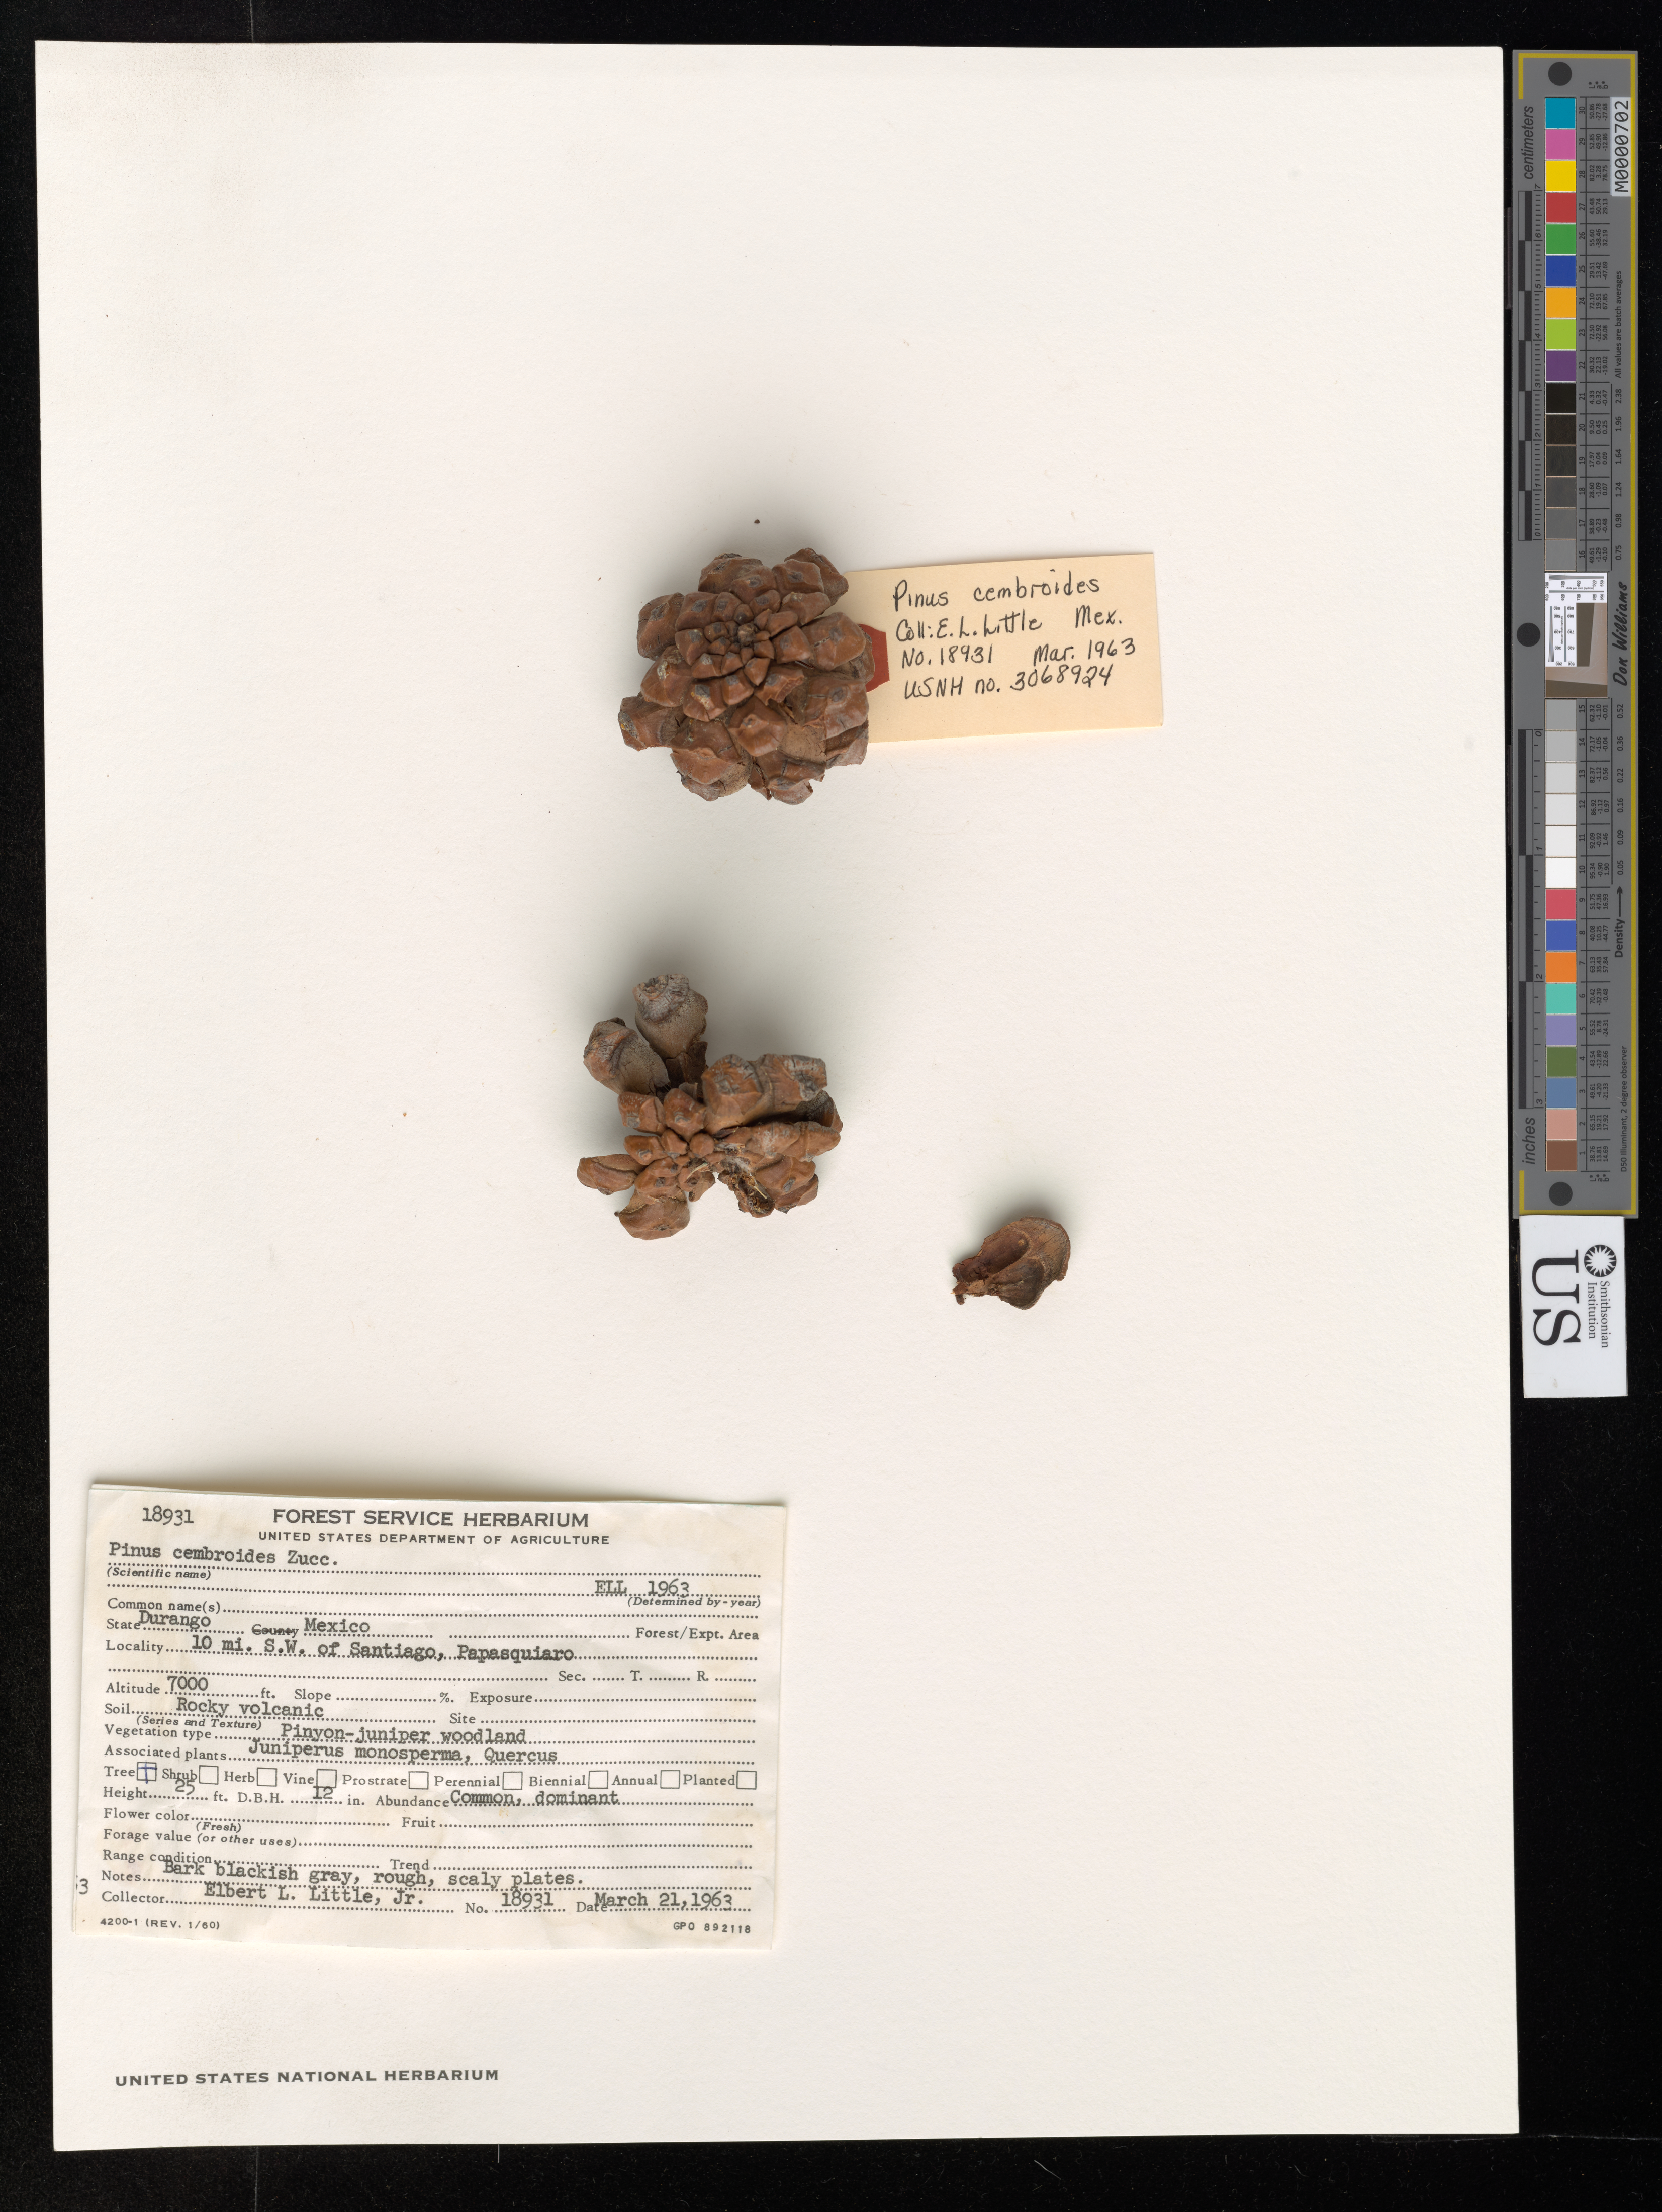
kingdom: Plantae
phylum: Tracheophyta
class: Pinopsida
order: Pinales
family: Pinaceae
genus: Pinus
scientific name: Pinus cembroides subsp. cembroides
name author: Zucc.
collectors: E. L. Little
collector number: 18931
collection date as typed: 21 Mar 1963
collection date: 1963-03-21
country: Mexico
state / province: Durango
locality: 10 mi. SW of Santiago Papasquiaro.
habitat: Pinyon-juniper woodland. Associated plants Juniperus monosperma. Soil rocky volcanic.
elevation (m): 2134